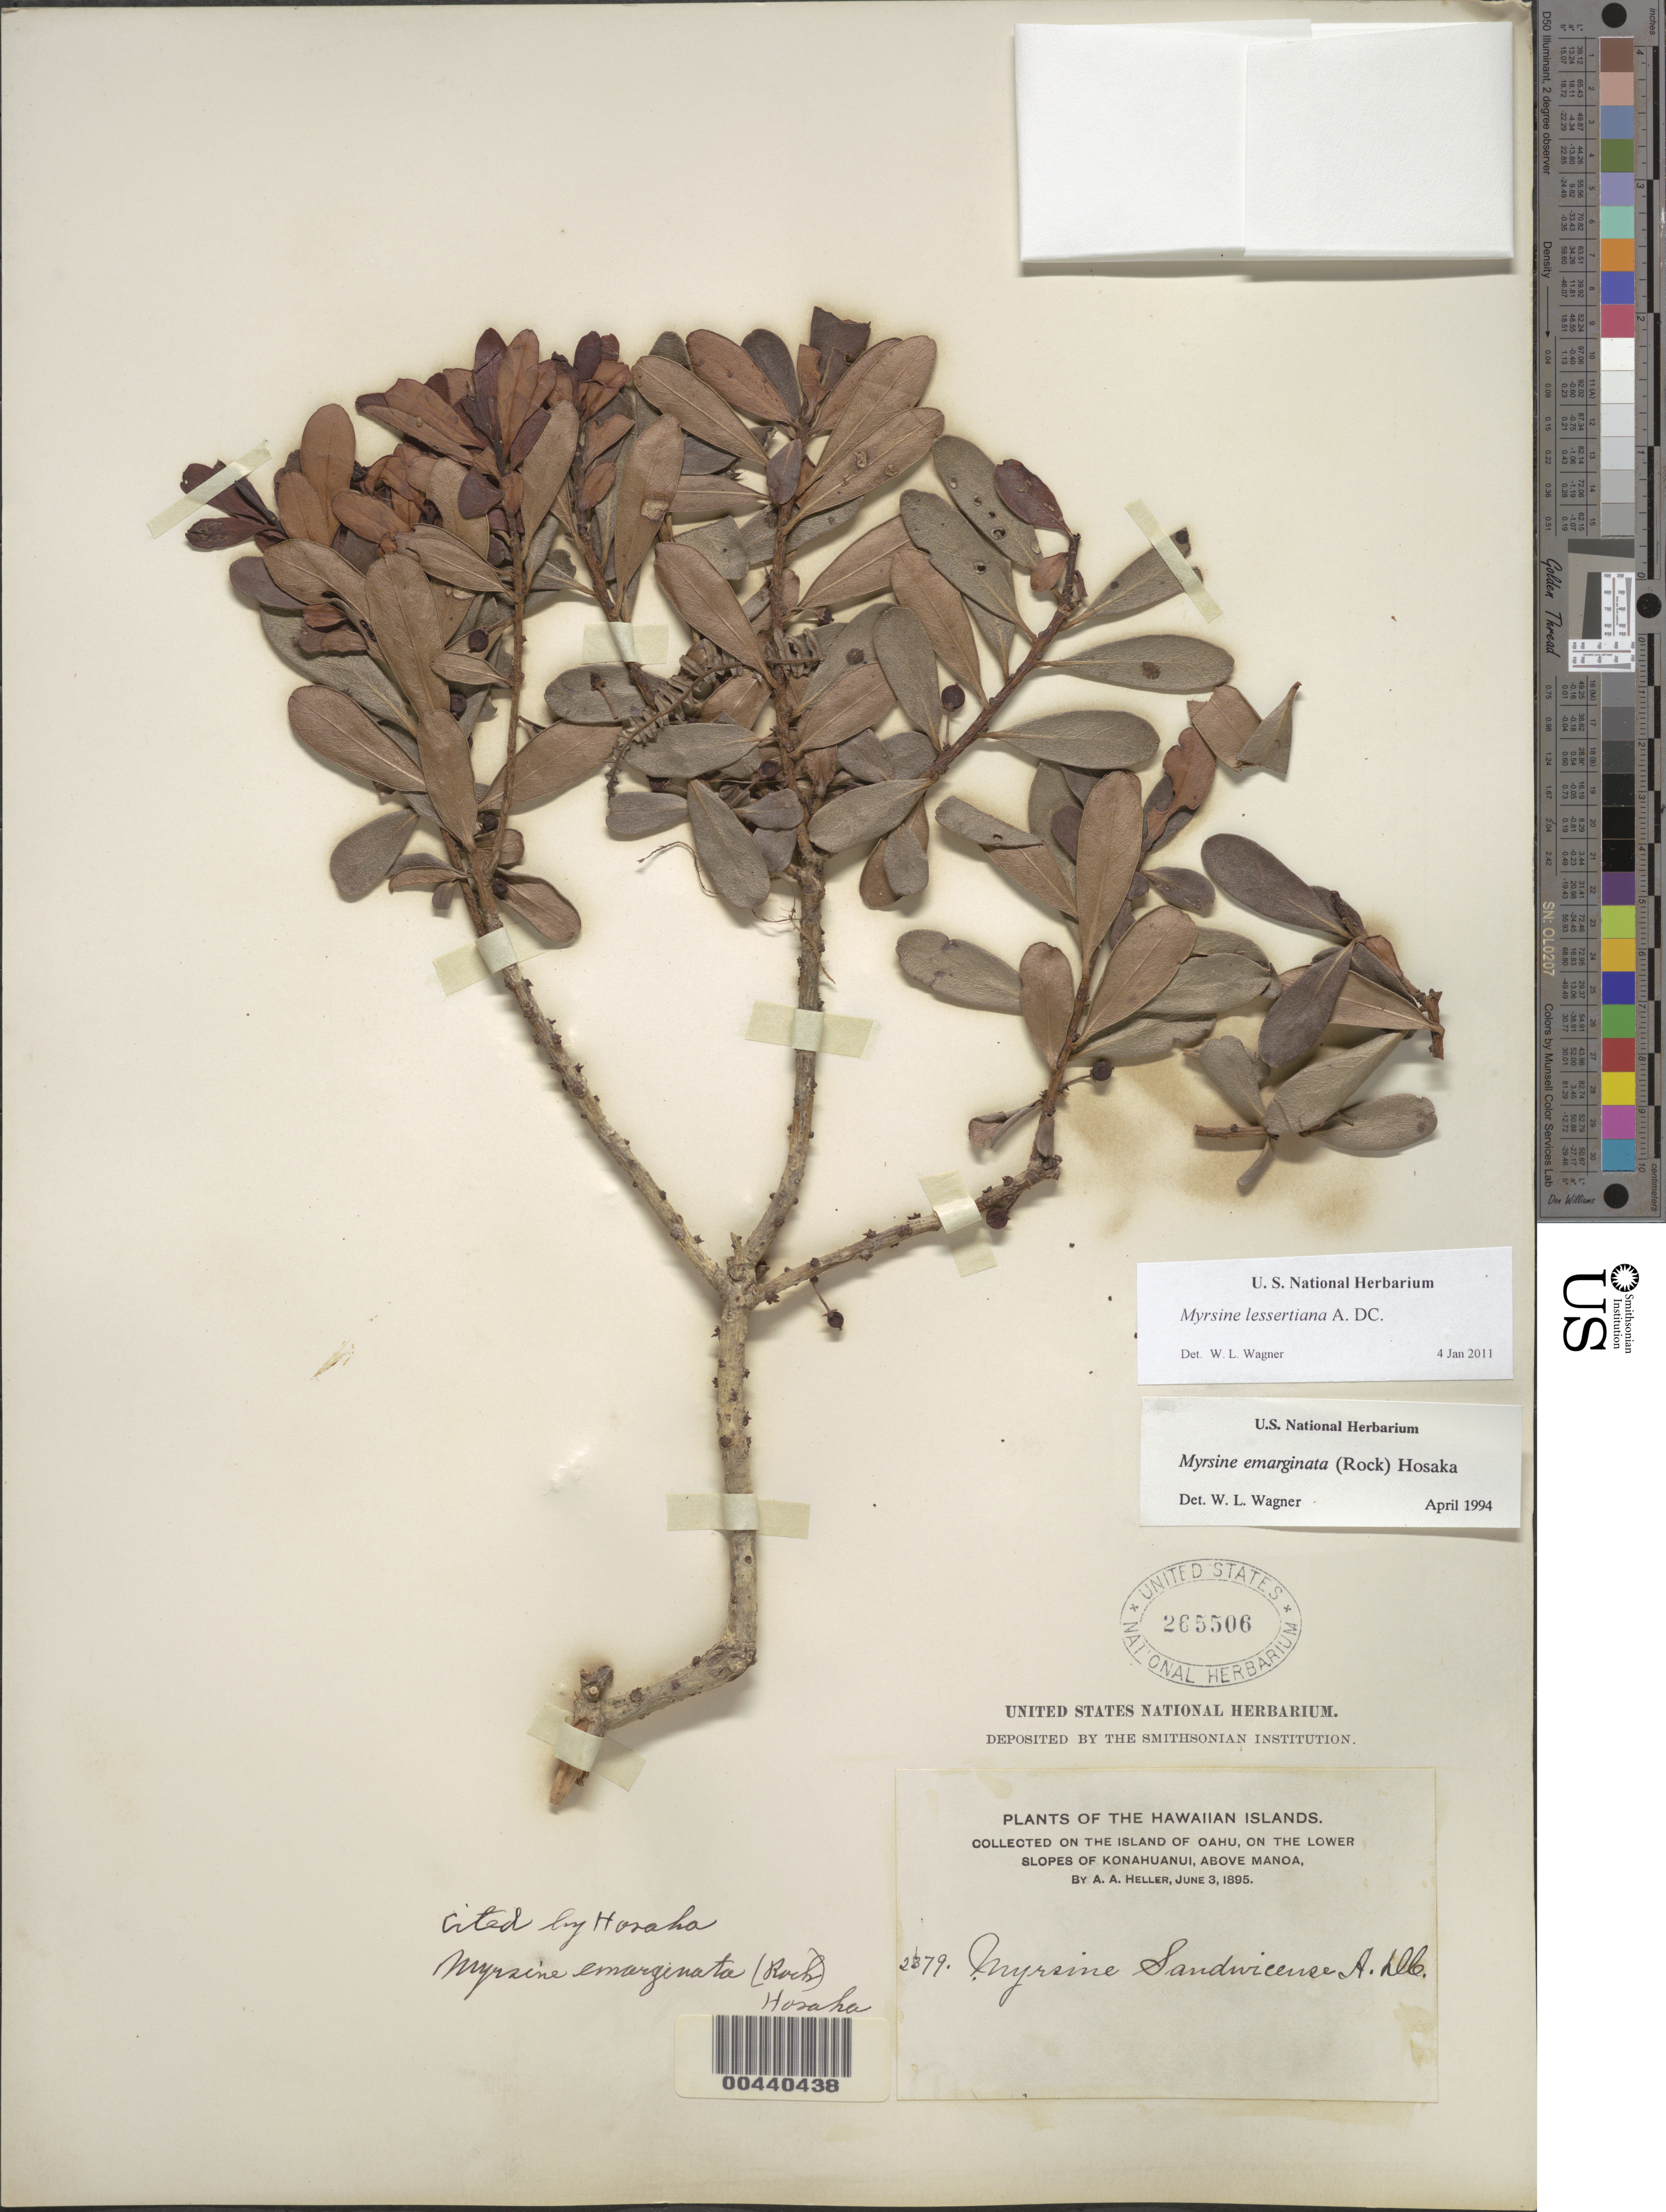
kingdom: Plantae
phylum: Tracheophyta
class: Magnoliopsida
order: Ericales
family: Primulaceae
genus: Myrsine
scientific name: Myrsine lessertiana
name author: A. DC.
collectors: A. A. Heller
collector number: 2379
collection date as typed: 3 Jun 1895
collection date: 1895-06-03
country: United States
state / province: Hawaii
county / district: Honolulu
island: Oahu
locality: On the lower slopes of Konahuanui, above Manoa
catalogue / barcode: US 265506